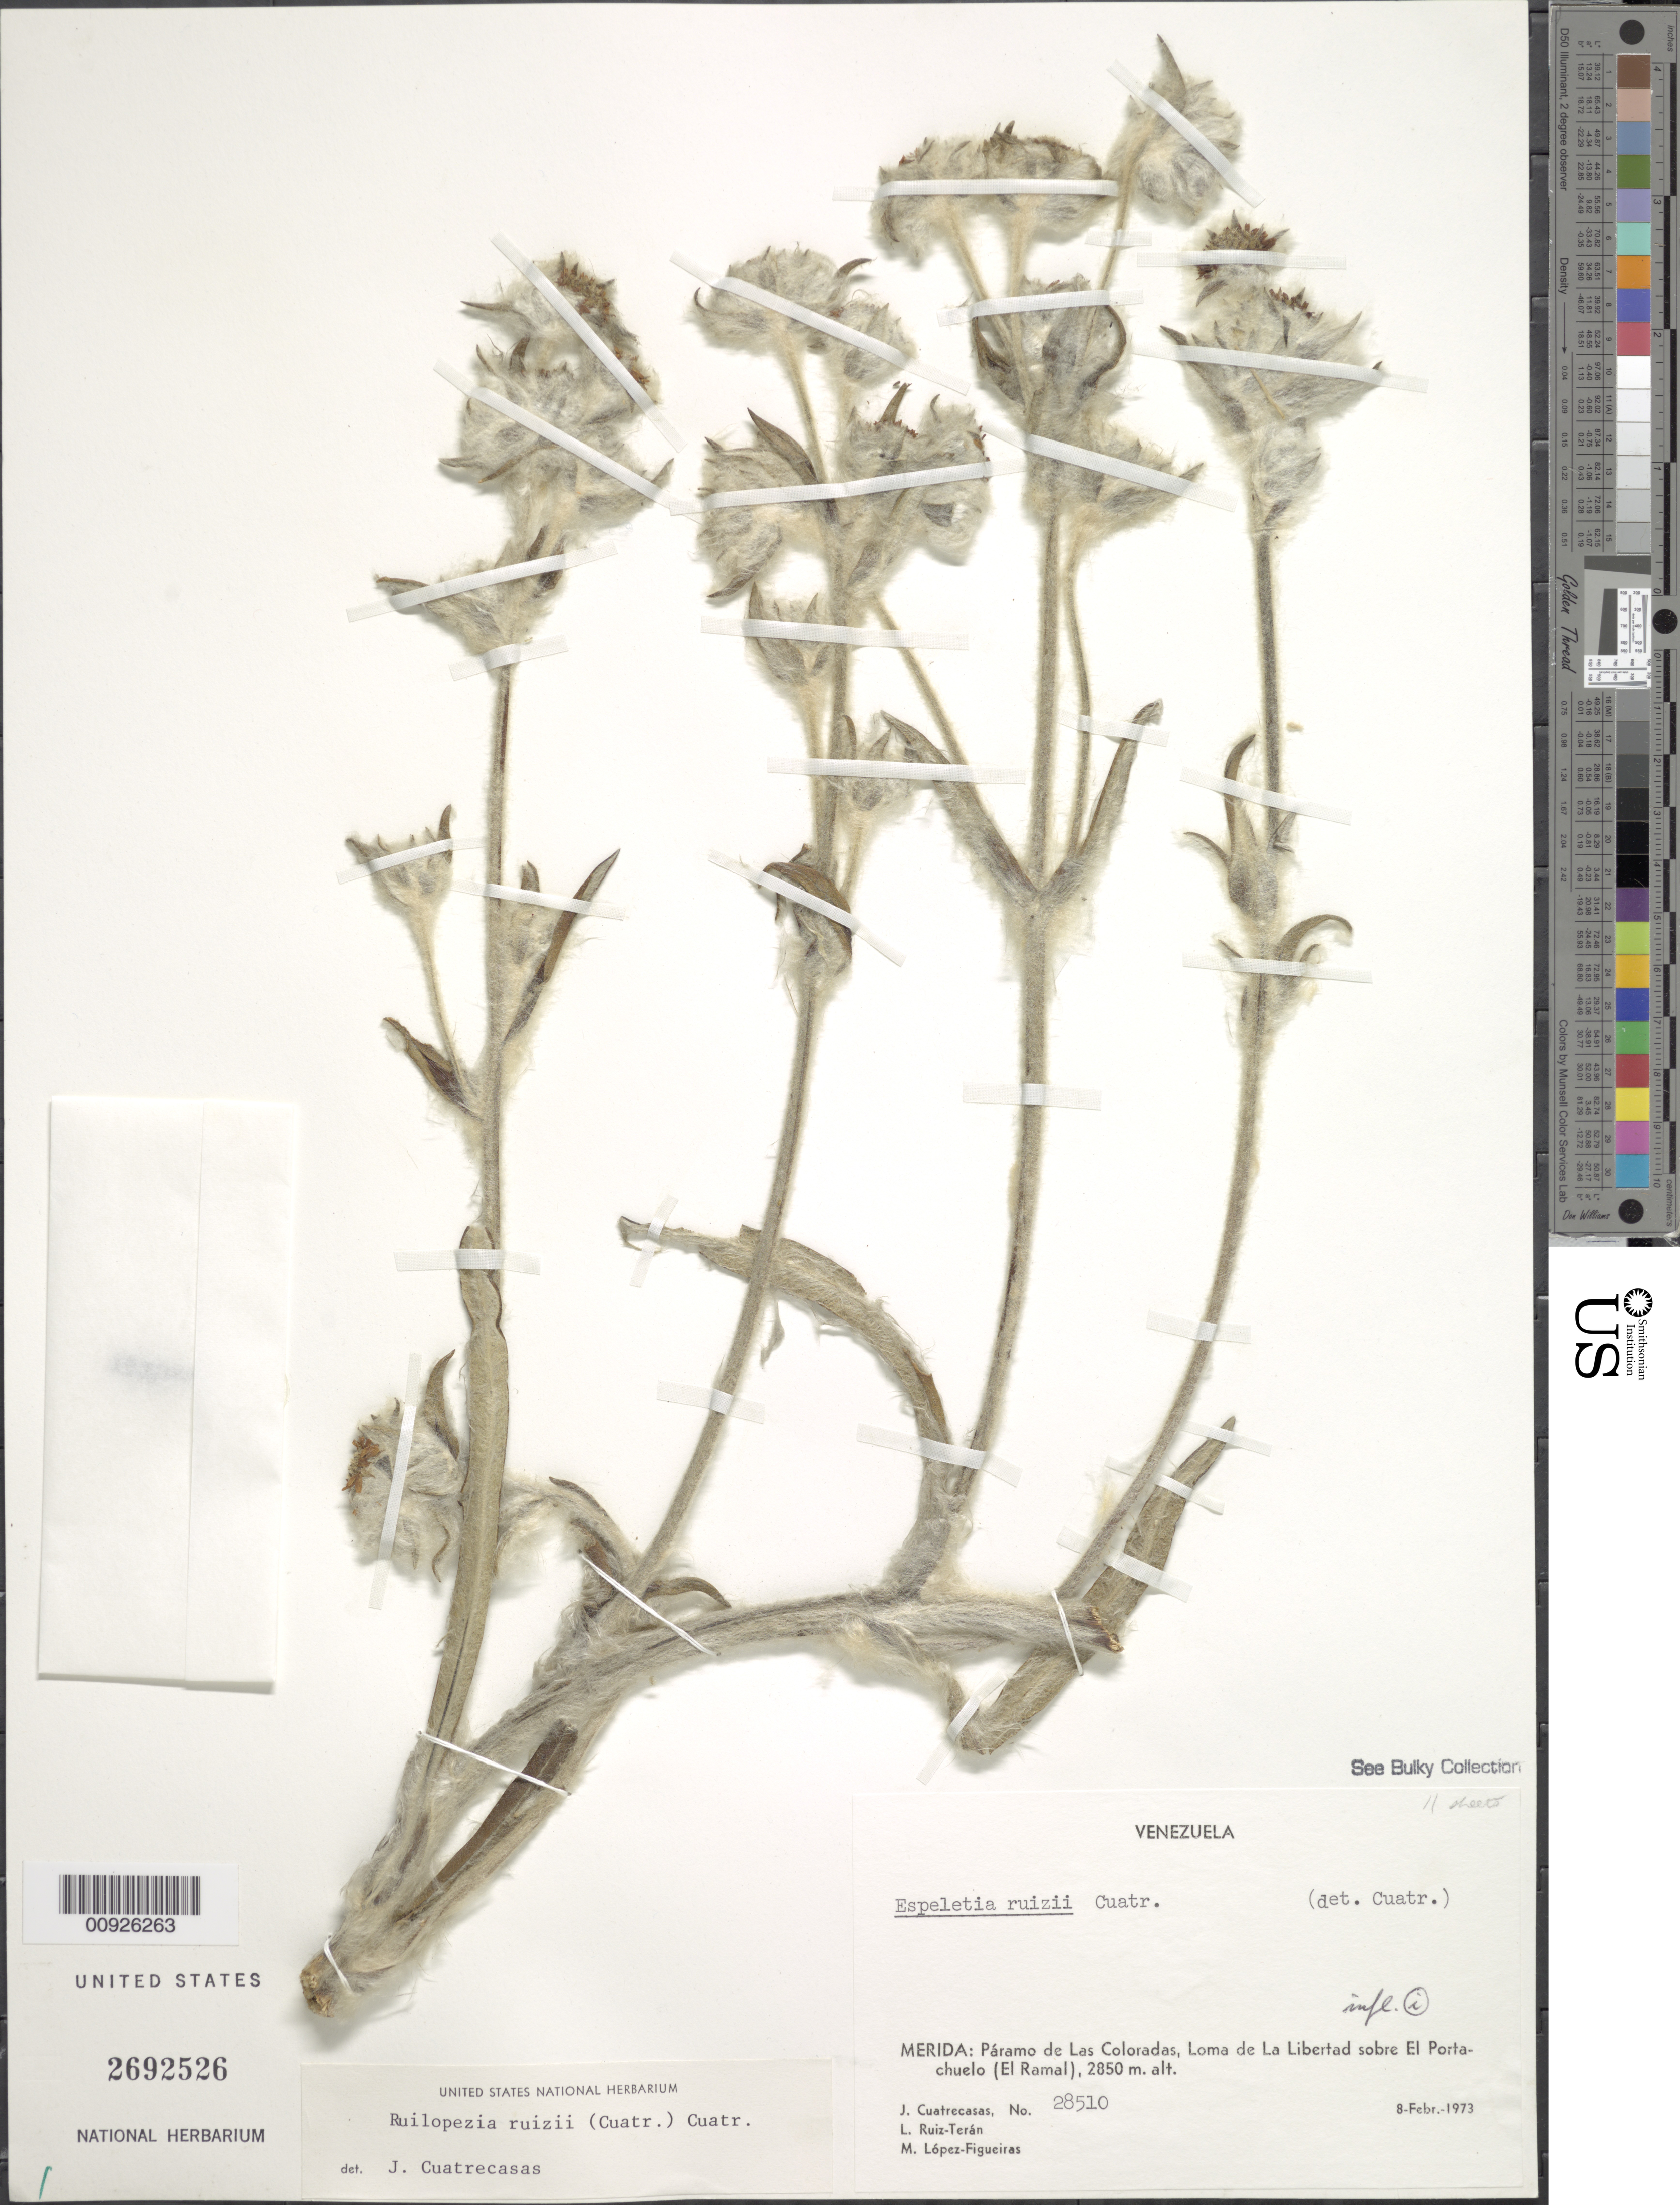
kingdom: Plantae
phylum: Tracheophyta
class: Magnoliopsida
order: Asterales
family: Asteraceae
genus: Ruilopezia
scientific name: Ruilopezia ruizii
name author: (Cuatrec.) Cuatrec.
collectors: J. Cuatrecasas, L. E. Ruíz-Terán & M. López Figueiras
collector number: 28510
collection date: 1973-02-08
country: Venezuela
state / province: Mérida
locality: P. de las Coloradas. Loma de la Libertad sobre El Portachuelo (El Ramal)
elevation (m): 2850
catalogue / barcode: US 2692526